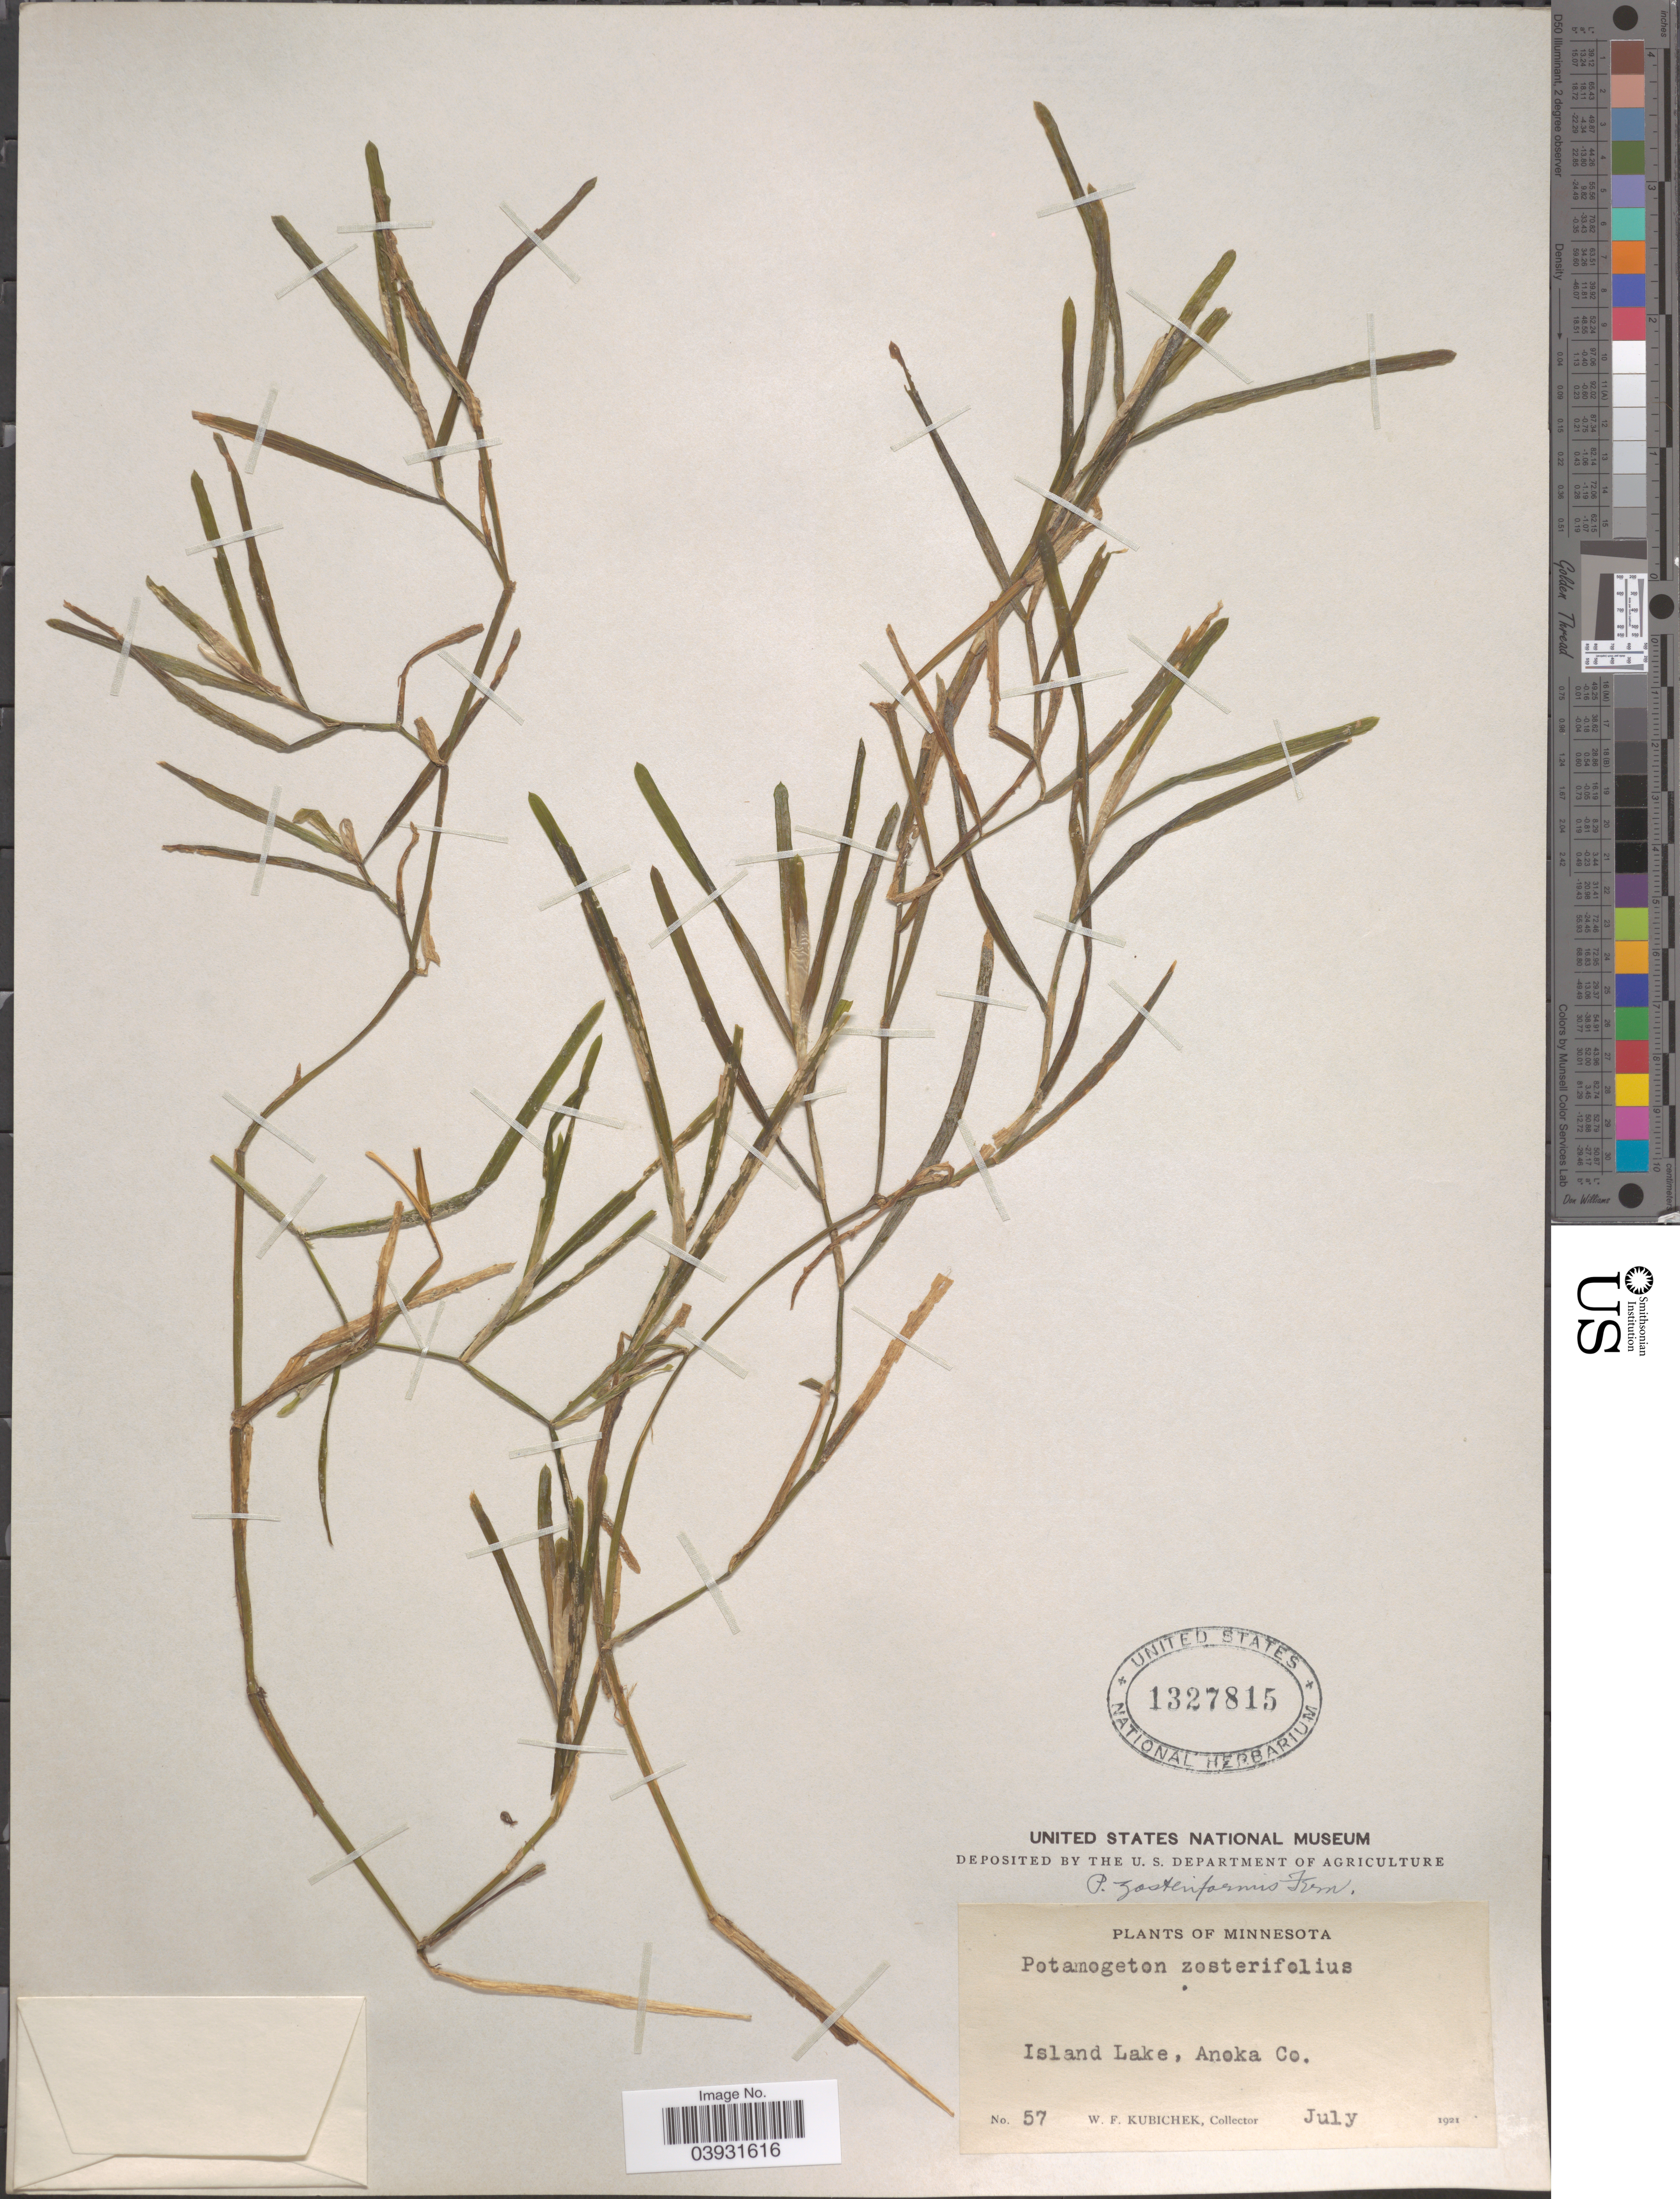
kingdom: Plantae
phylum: Tracheophyta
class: Liliopsida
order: Alismatales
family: Potamogetonaceae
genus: Potamogeton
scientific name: Potamogeton zosterifolius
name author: Schumach.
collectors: W. Kubichek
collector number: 57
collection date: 1921-07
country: United States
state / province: Minnesota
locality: Island Lake, Anoka Co.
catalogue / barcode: US 1327815